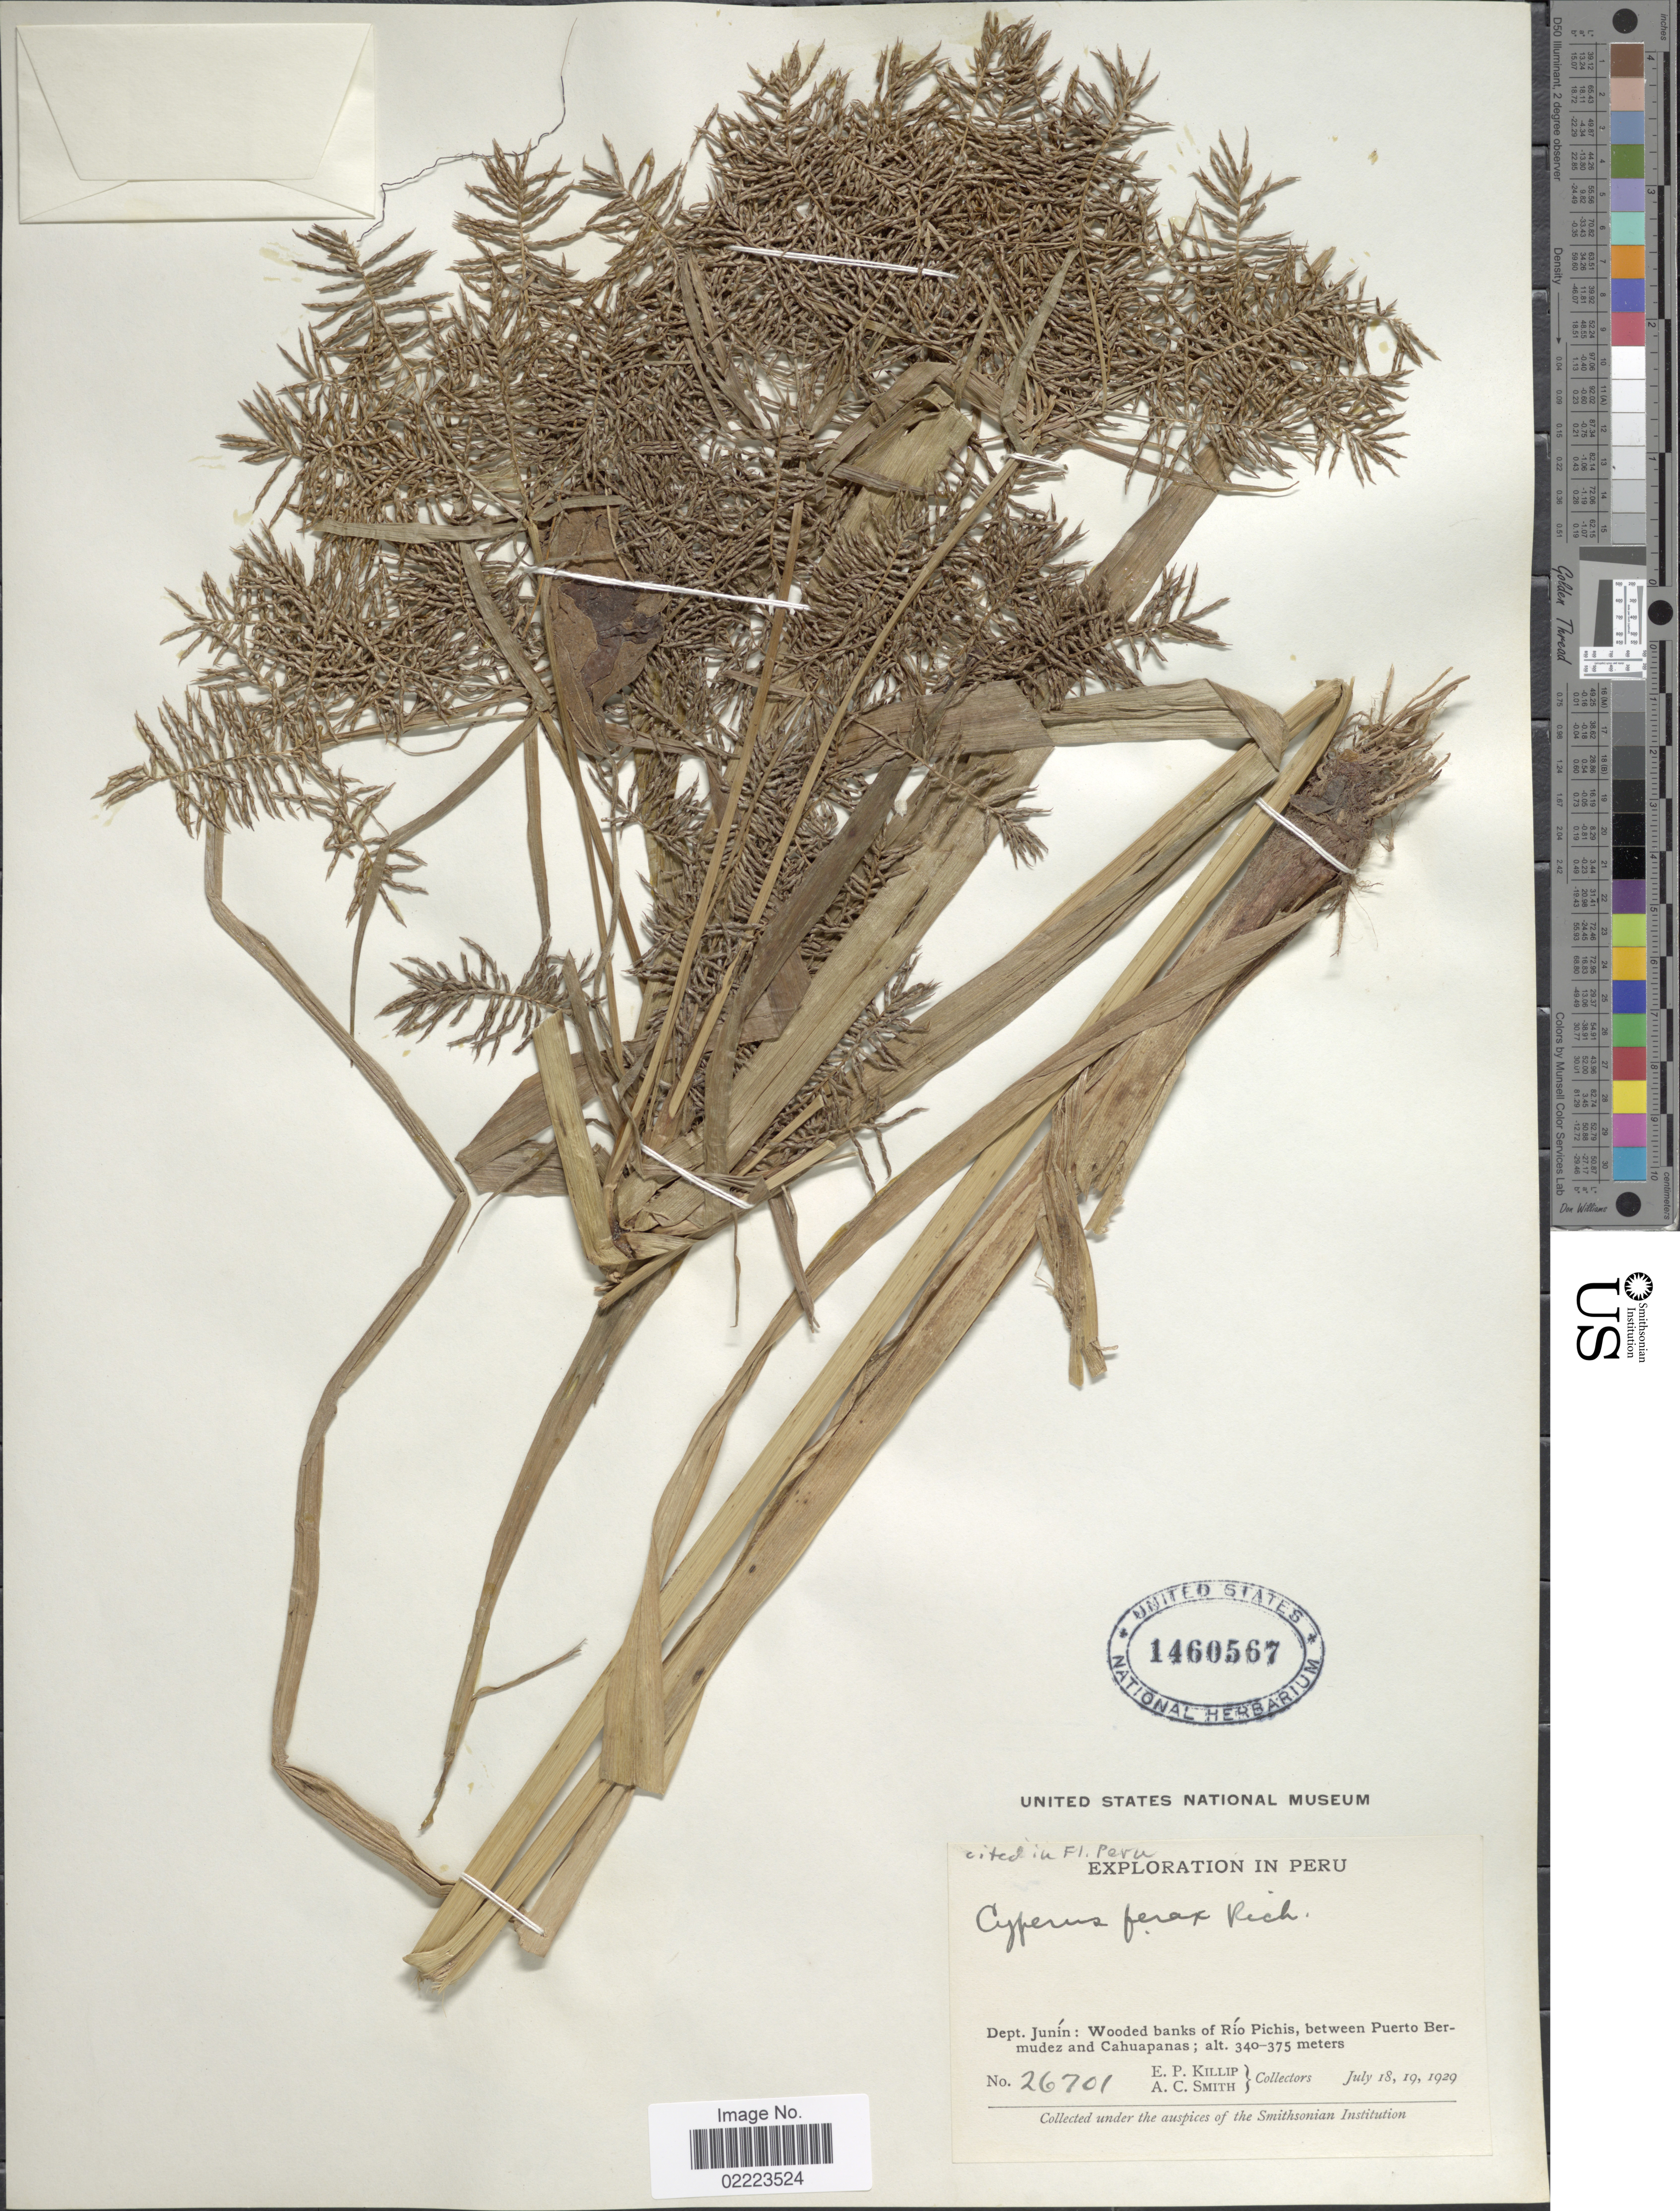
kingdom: Plantae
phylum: Tracheophyta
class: Liliopsida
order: Poales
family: Cyperaceae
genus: Cyperus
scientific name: Cyperus odoratus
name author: L.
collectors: E. P. Killip & A. C. Smith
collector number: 26701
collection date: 1929-07-18/1929-07-19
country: Peru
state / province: Junín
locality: Dept. Junin: Wooded banks of Rio Pichis, between Puerto Bermudez and Cahuapanas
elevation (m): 340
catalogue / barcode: US 1460567